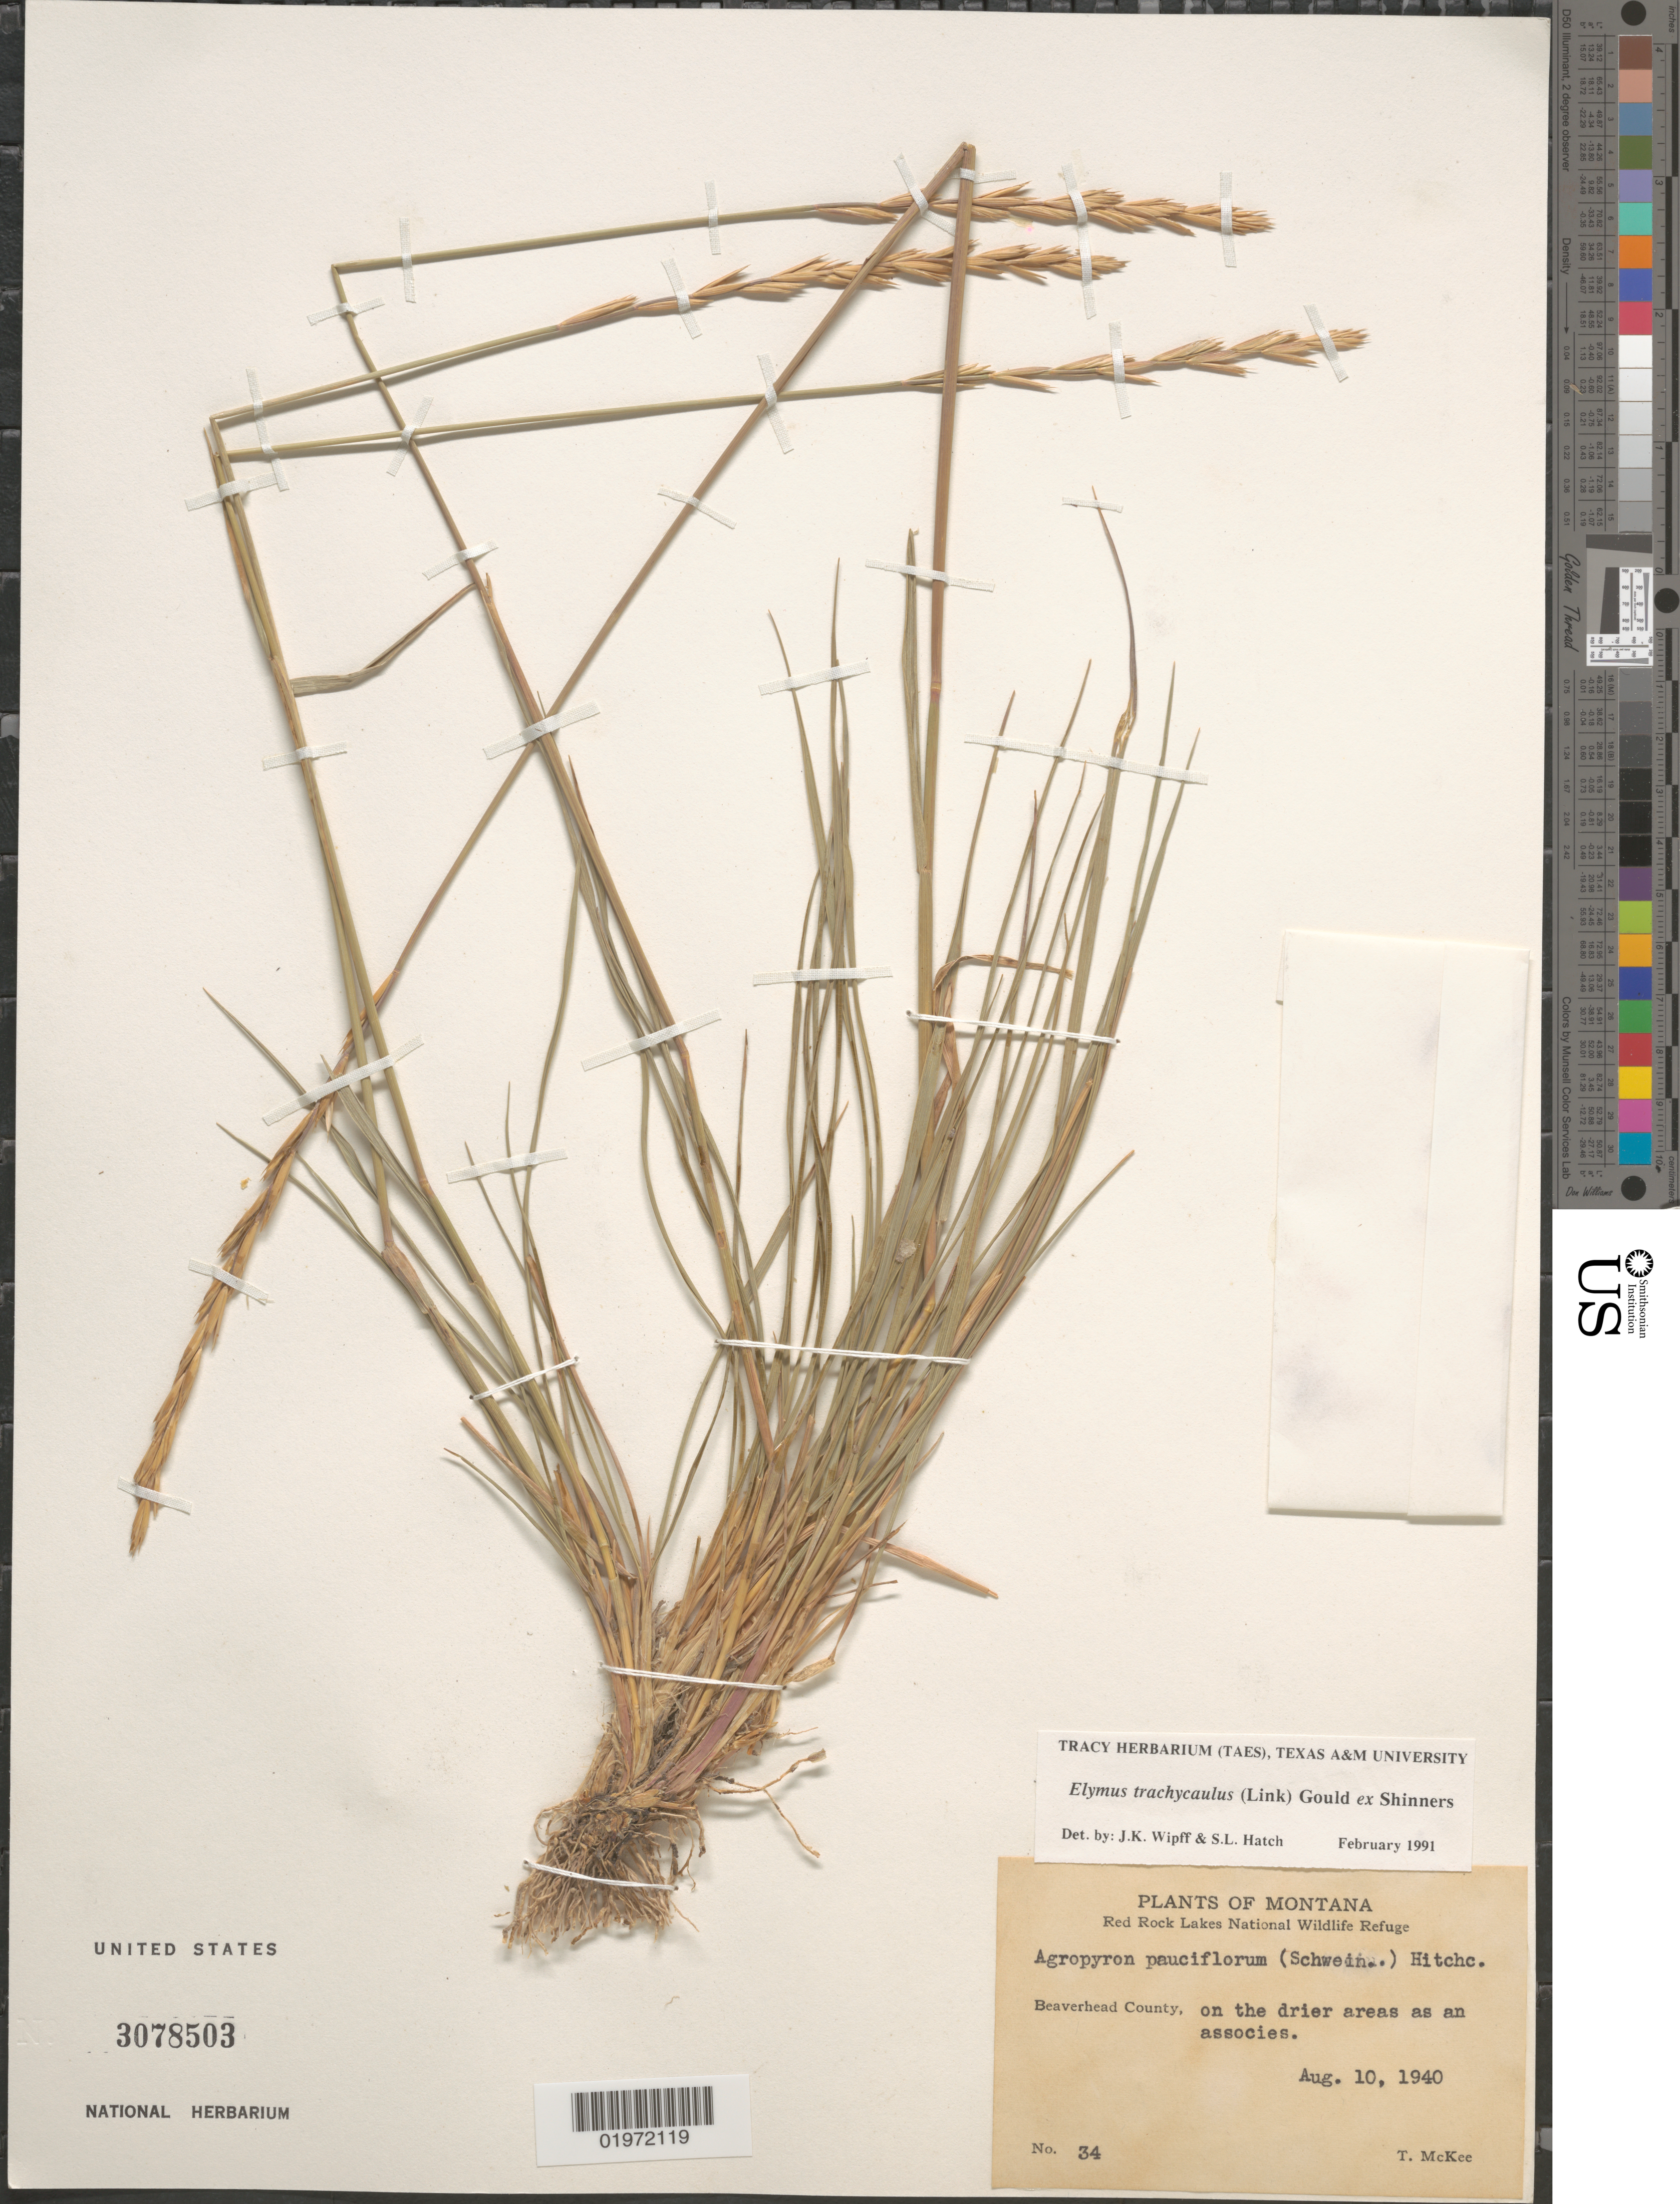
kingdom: Plantae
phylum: Tracheophyta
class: Liliopsida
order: Poales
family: Poaceae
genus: Elymus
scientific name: Elymus trachycaulus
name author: (Link) Gould ex Shinners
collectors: T. McKee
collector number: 34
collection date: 1940-08-10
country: United States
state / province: Montana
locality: Red Rock Lakes National Wildlife Refuge. Beaverhead County.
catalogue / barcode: US 3078503